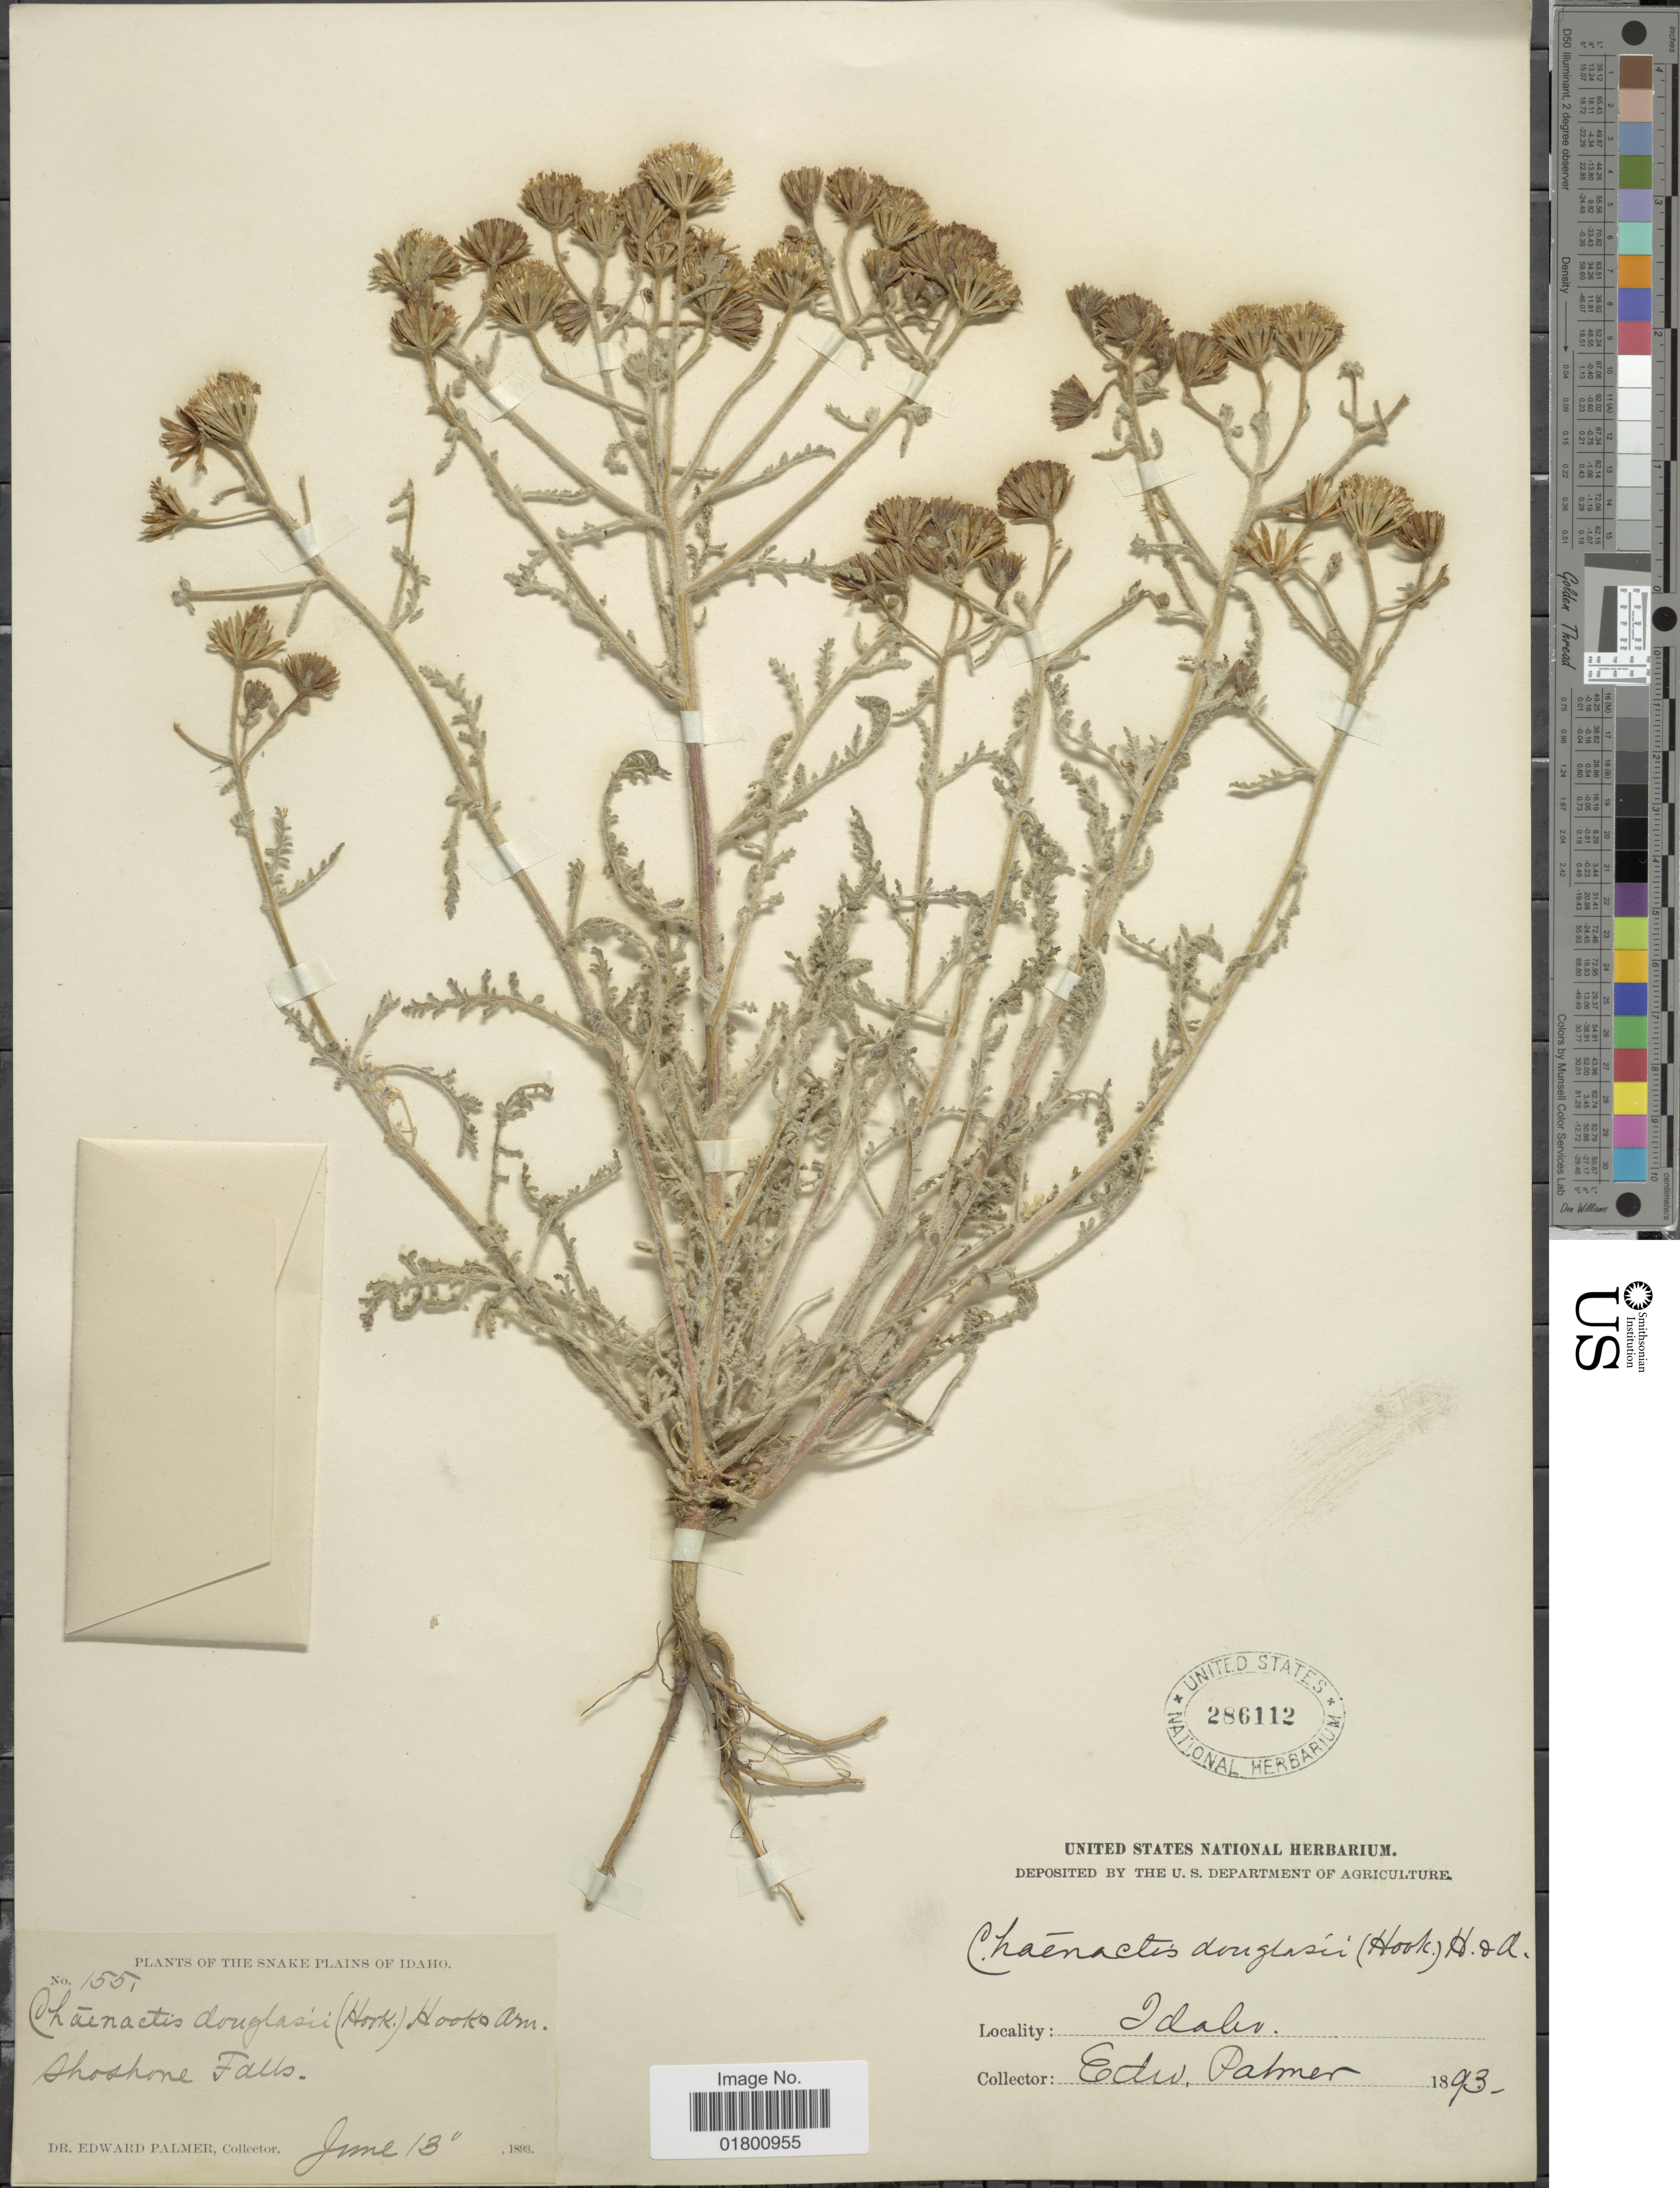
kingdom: Plantae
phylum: Tracheophyta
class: Magnoliopsida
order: Asterales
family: Asteraceae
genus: Chaenactis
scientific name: Chaenactis douglasii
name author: Hook. & Arn.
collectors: E. Palmer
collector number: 155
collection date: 1893-06-13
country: United States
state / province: Idaho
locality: Snake Plains of Idaho, Shoshone Falls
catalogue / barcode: US 286112